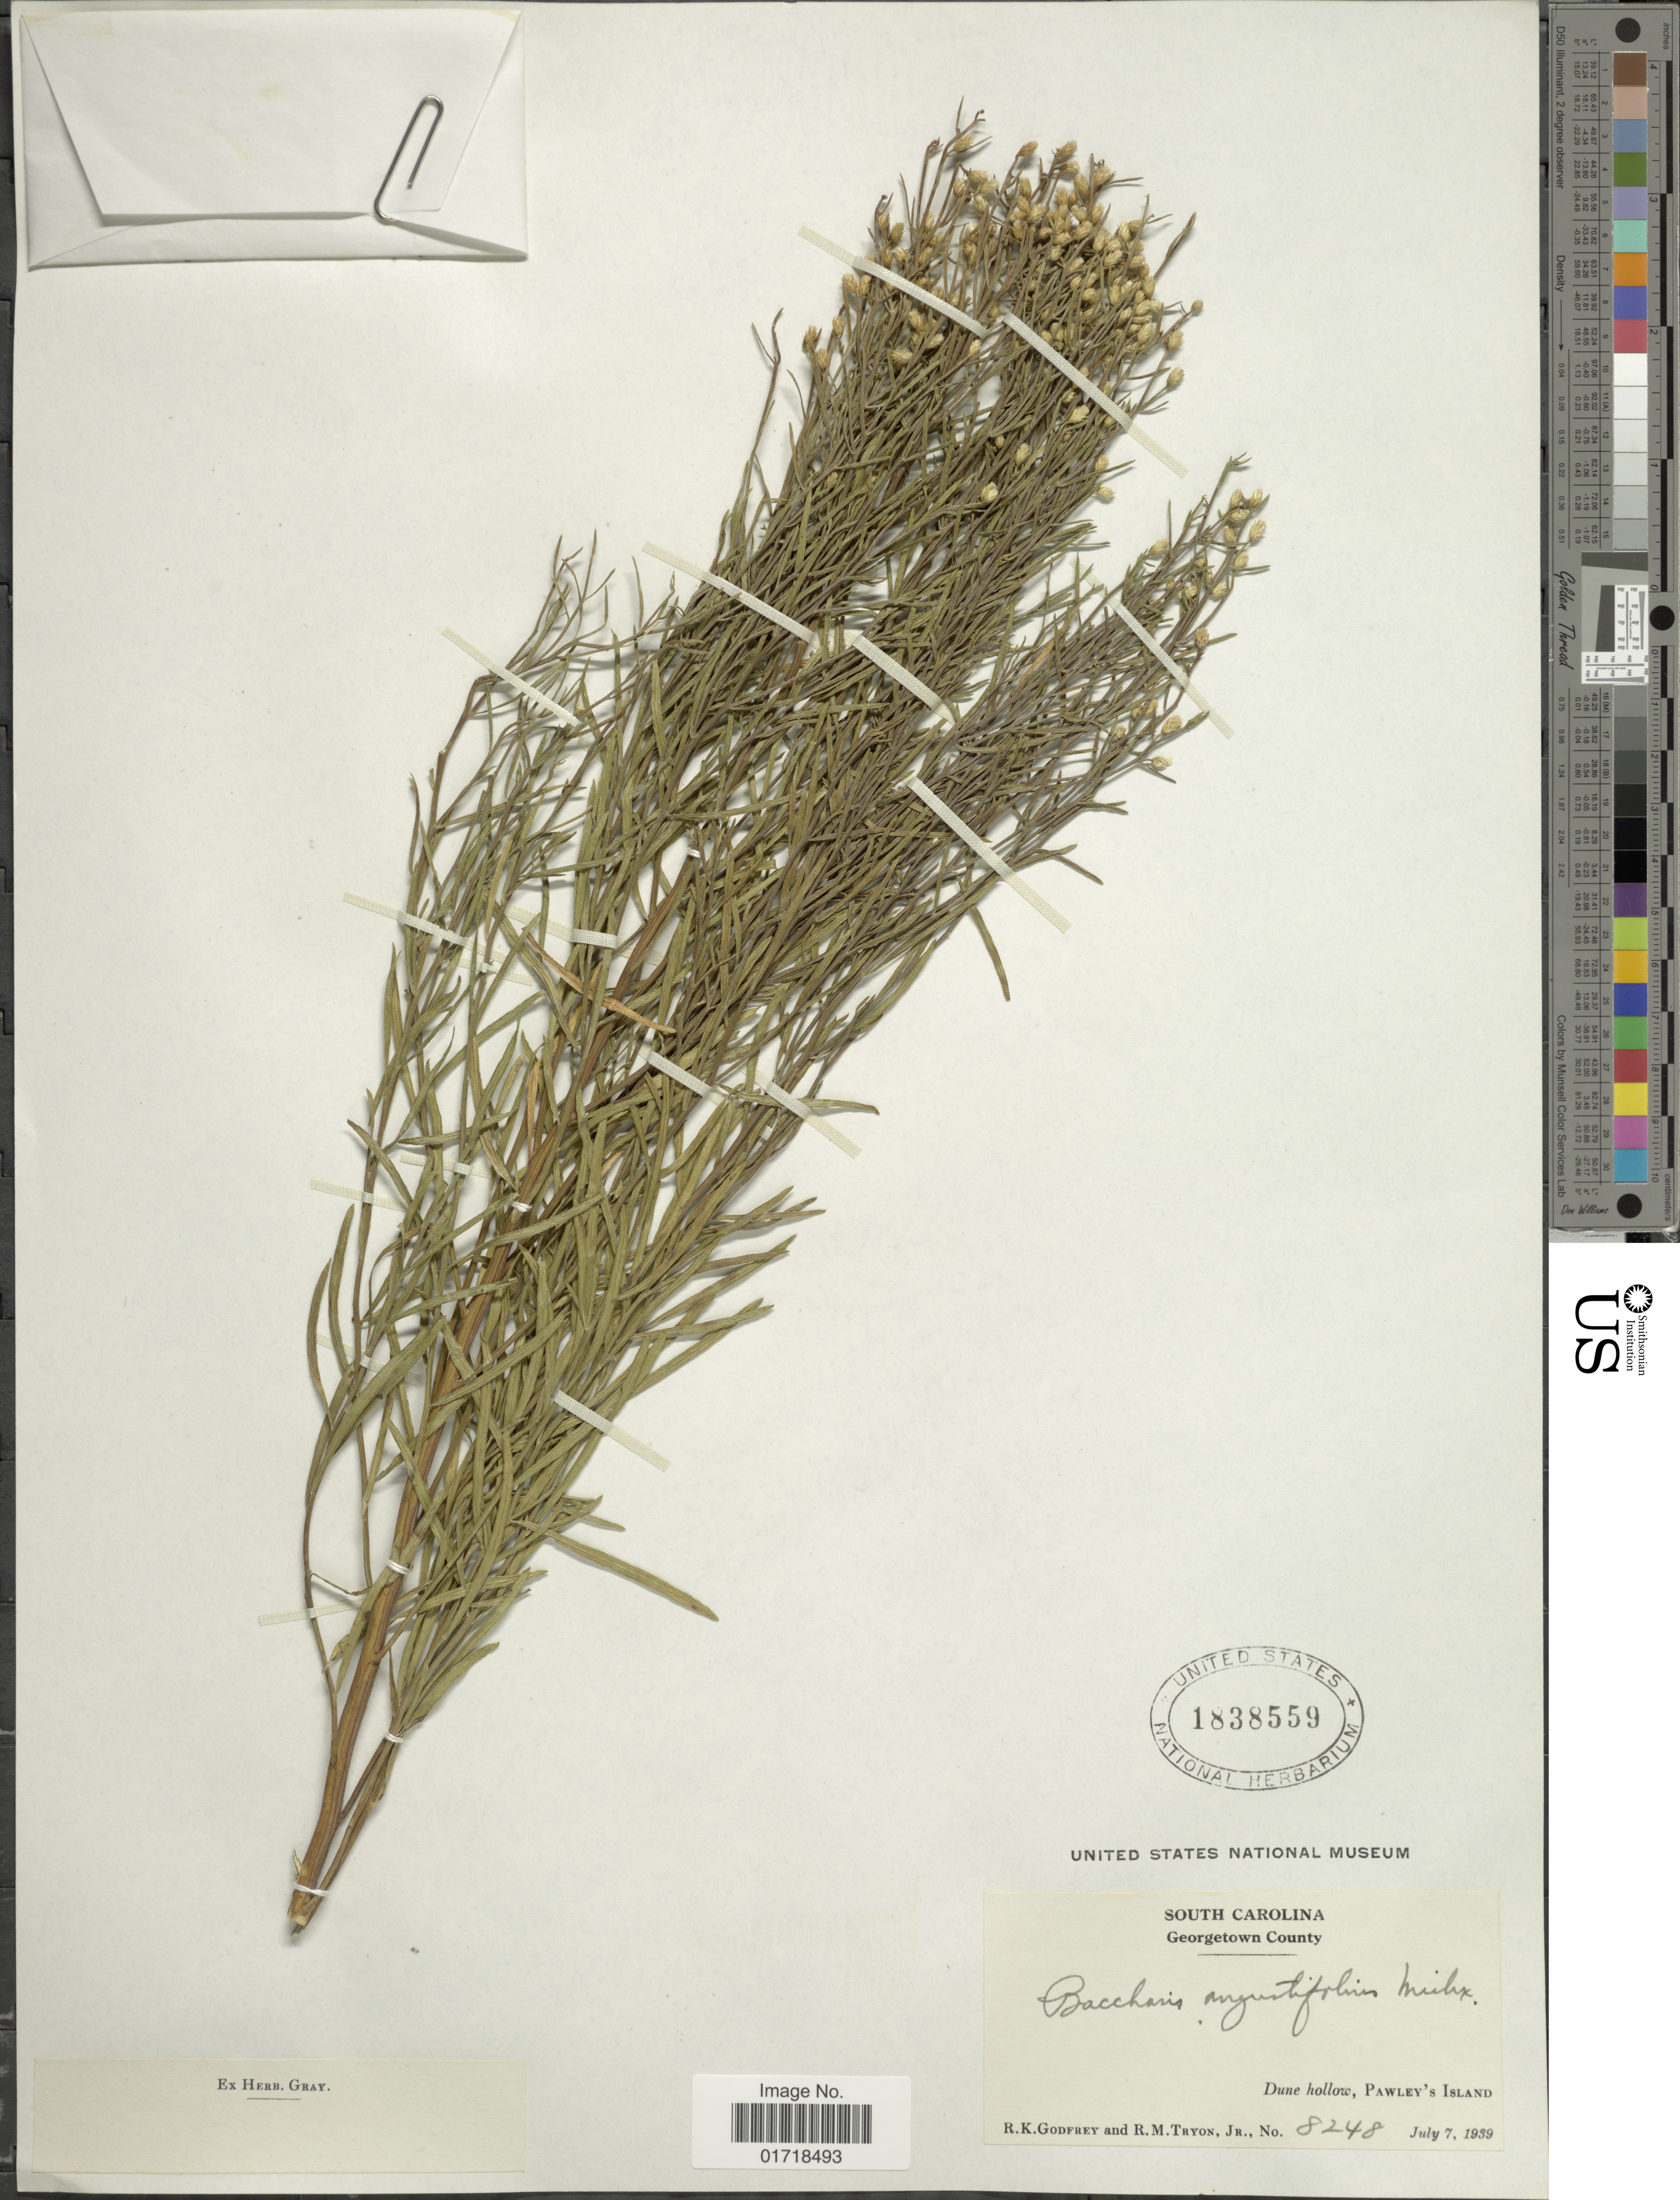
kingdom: Plantae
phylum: Tracheophyta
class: Magnoliopsida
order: Asterales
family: Asteraceae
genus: Baccharis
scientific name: Baccharis angustifolia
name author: Michx.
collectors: R. K. Godfrey & R. M. Tryon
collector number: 8248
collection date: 1939-07-07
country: United States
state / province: South Carolina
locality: Georgetown County, Dune hollow, Pawley's island.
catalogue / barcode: US 1838559